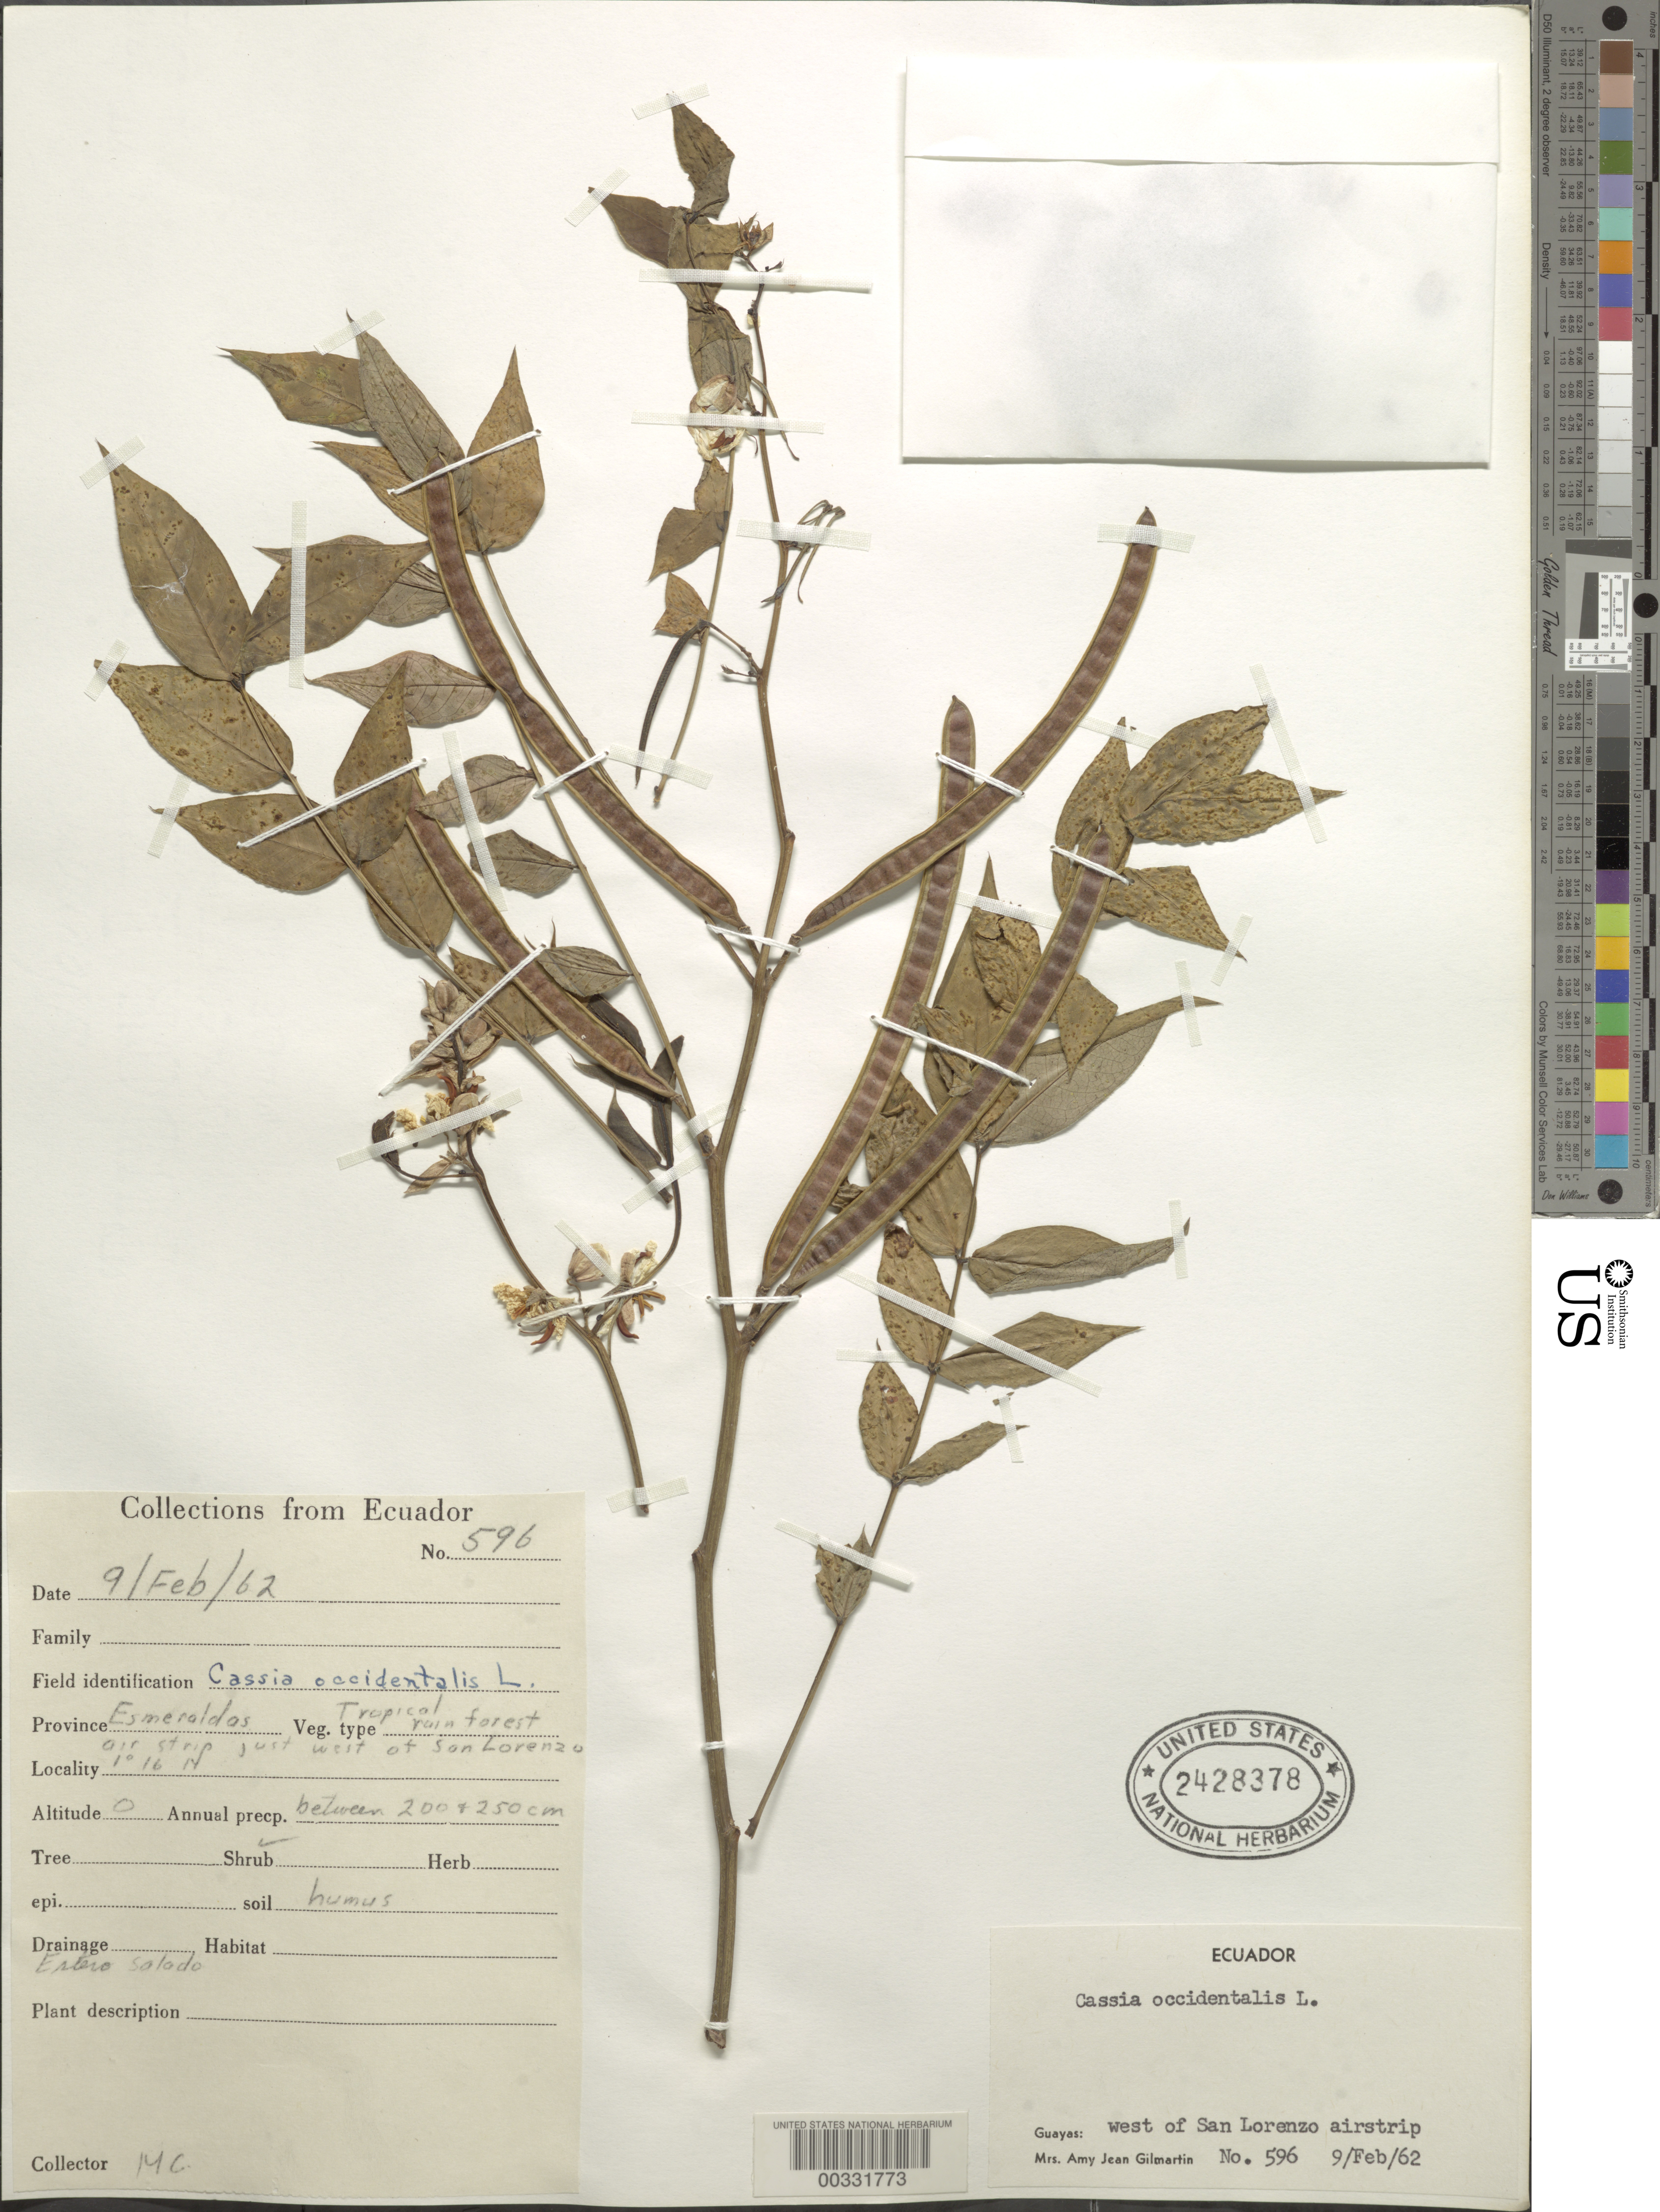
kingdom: Plantae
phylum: Tracheophyta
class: Magnoliopsida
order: Fabales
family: Fabaceae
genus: Senna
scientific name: Senna occidentalis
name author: (L.) Link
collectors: A. J. Gilmartin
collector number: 596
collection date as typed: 09 Feb 1962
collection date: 1962-02-09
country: Ecuador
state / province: Esmeraldas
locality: Air strip just W of San Lorenzo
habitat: Tropical rain forest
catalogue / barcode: US 2428378